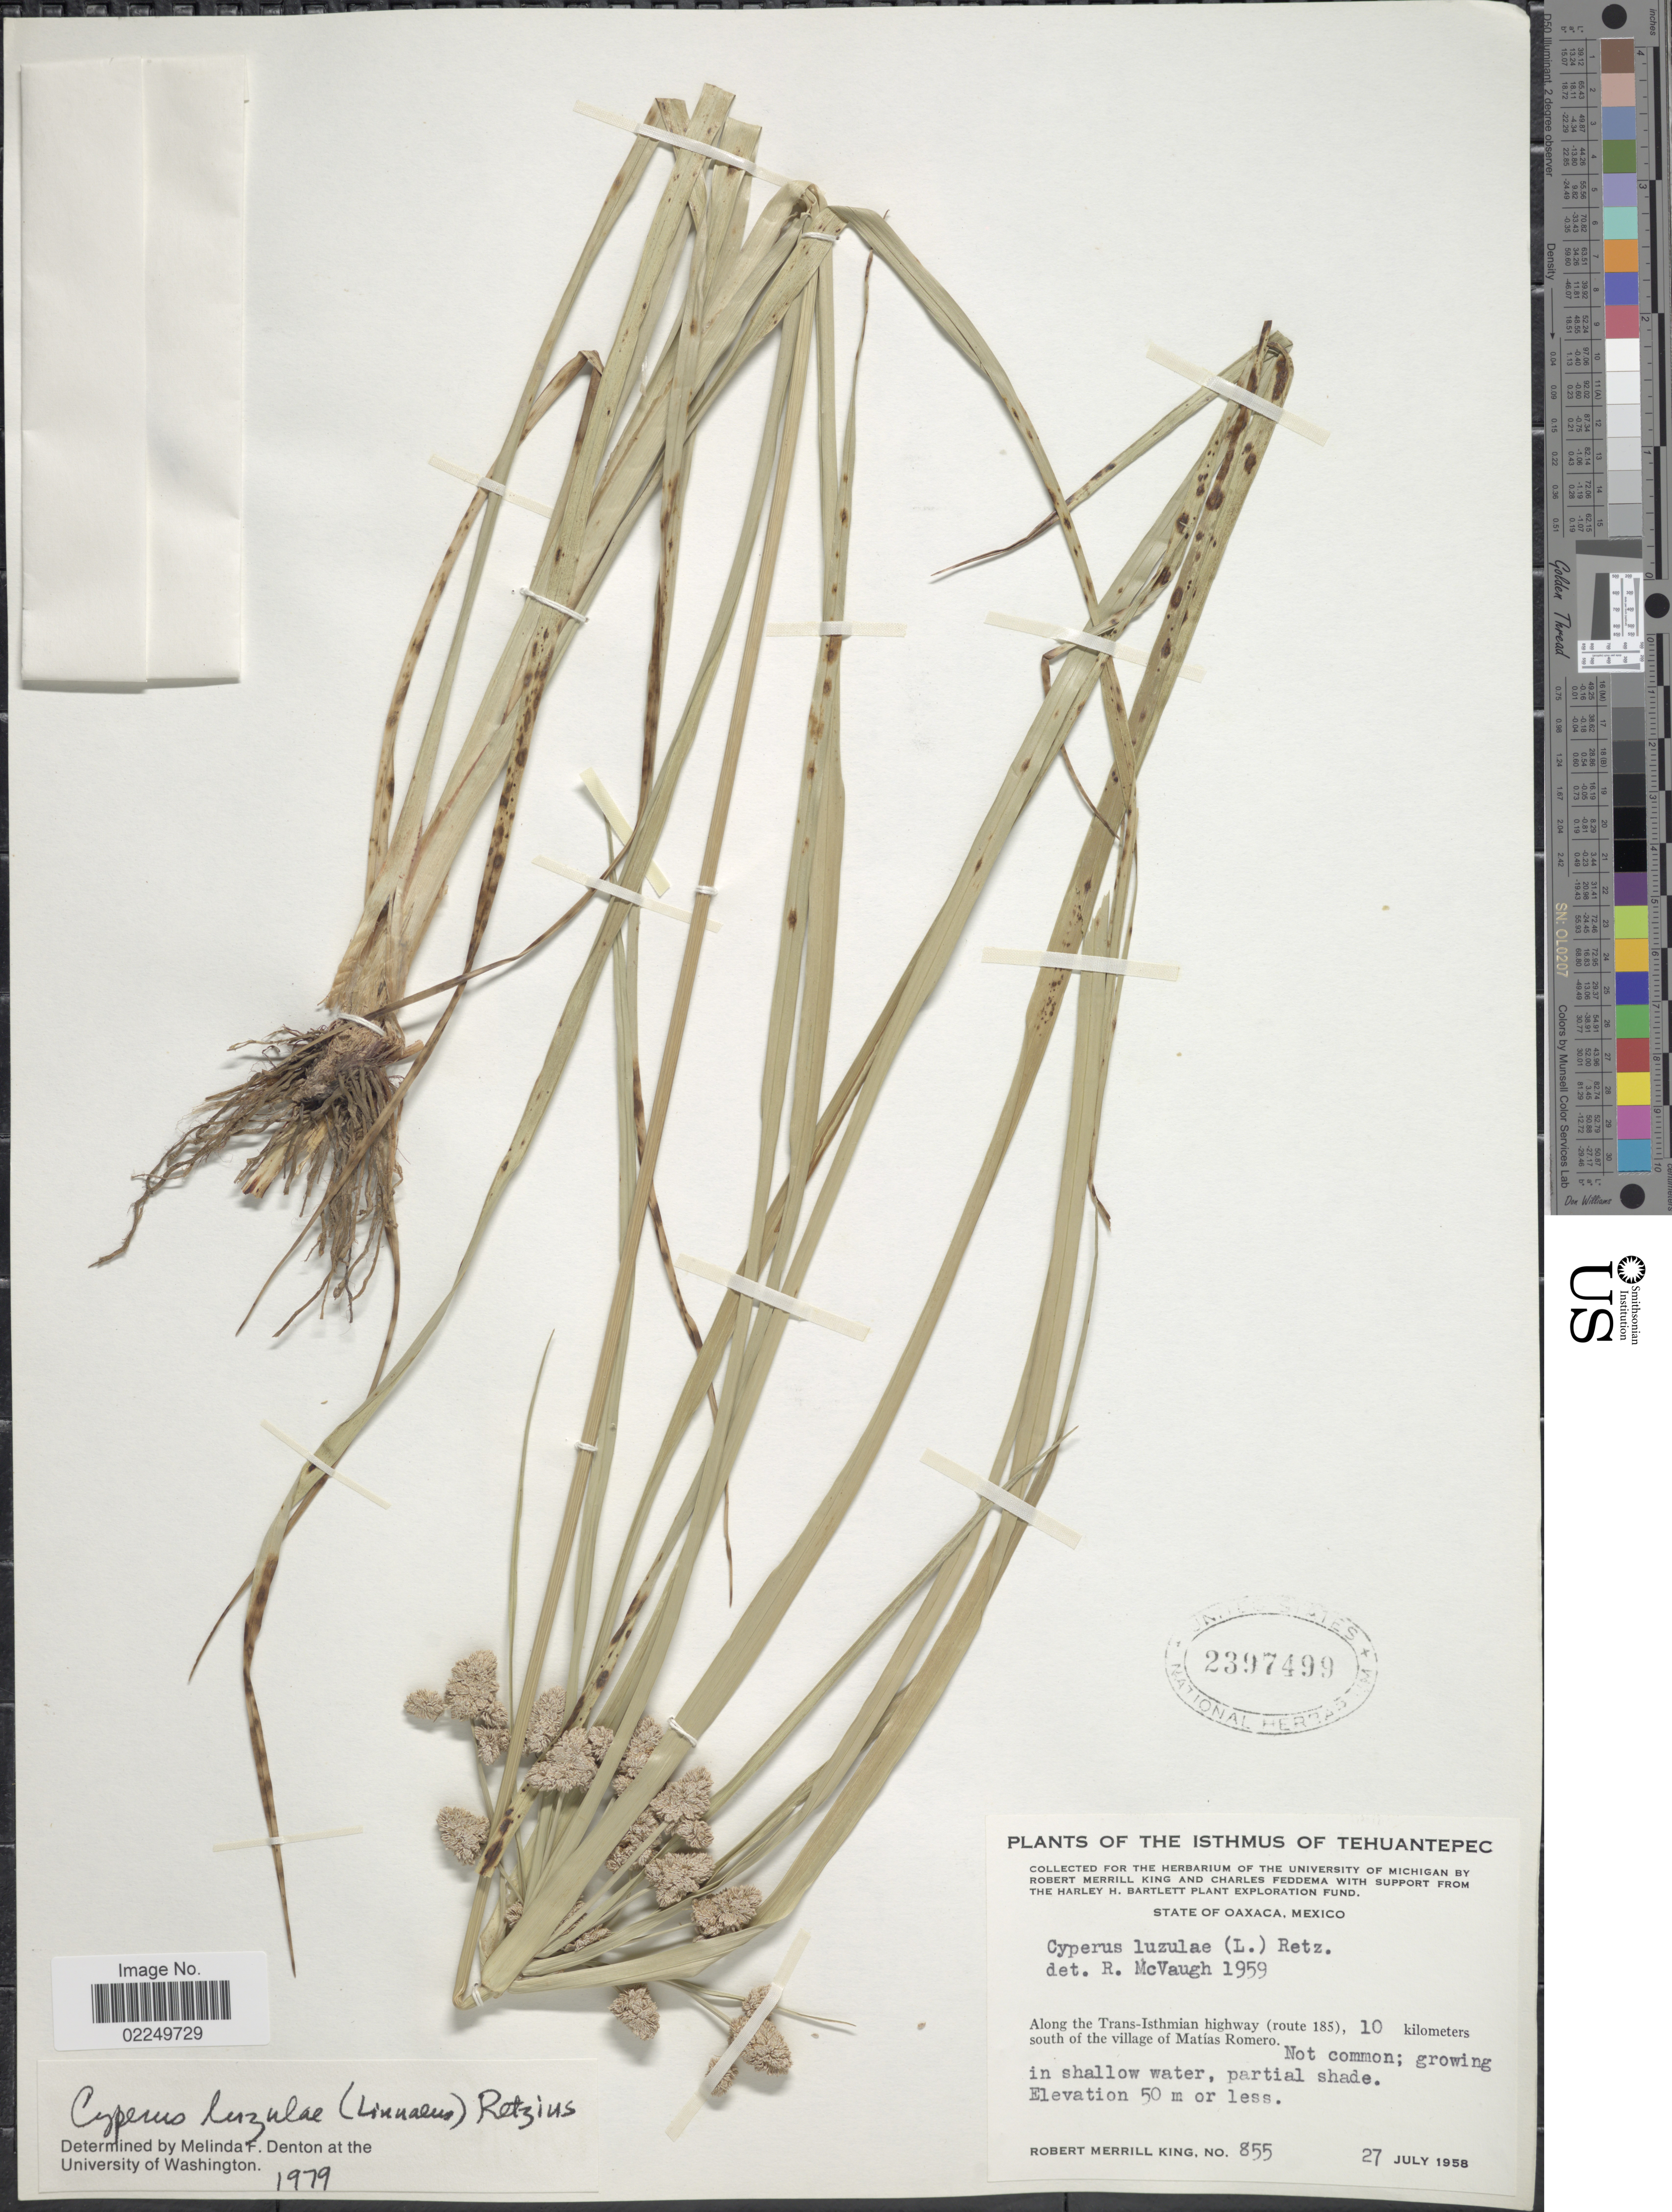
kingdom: Plantae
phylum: Tracheophyta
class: Liliopsida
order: Poales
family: Cyperaceae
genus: Cyperus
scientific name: Cyperus luzulae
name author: (L.) Rottb. ex Retz.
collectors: R. M. King, C. Feddema & H. H. Bartlett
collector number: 855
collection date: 1958-07-27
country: Mexico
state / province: Oaxaca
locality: The Isthmus of Tehuantepec, Along the Trans-Isthmian highway (route 185) 10 kilometers south of the village of Matias Romero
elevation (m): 50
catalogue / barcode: US 2397499